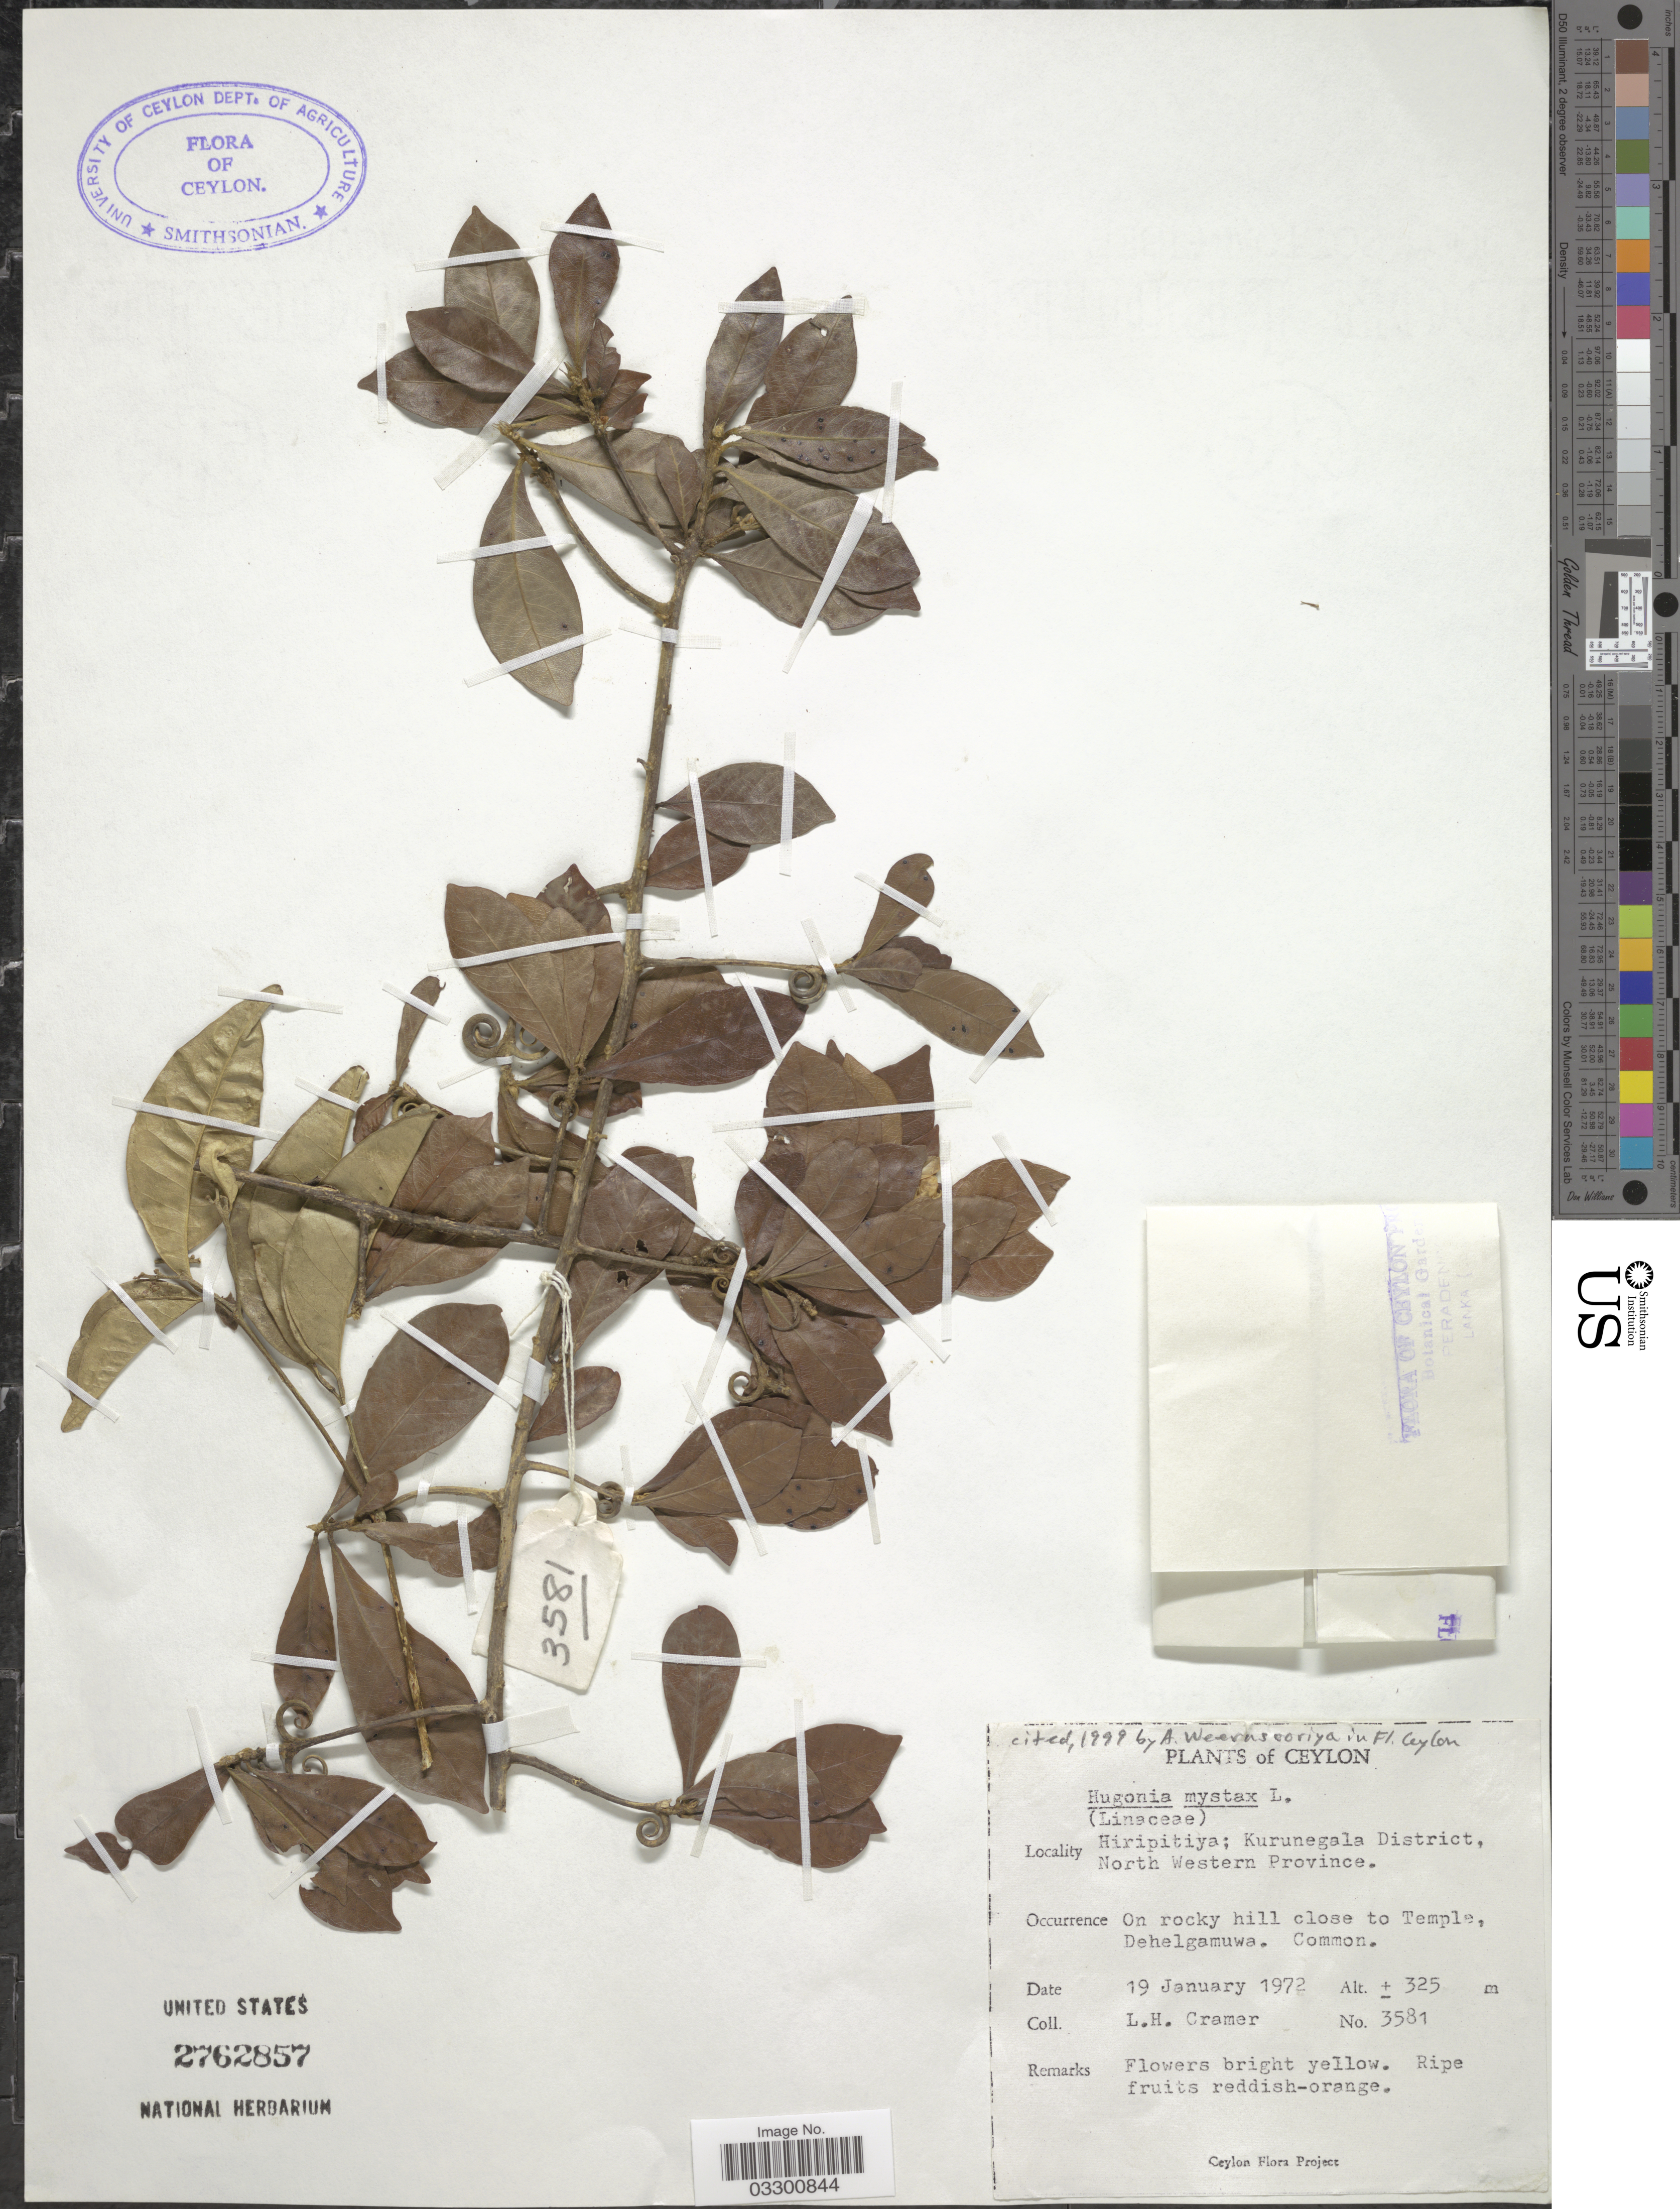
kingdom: Plantae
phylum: Tracheophyta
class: Magnoliopsida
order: Malpighiales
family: Linaceae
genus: Hugonia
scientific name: Hugonia mystax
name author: L.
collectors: L. H. Cramer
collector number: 3581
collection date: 1972-01-19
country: Sri Lanka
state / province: North Western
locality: Ceylon, Hiripitiya; Kurunegala District. On rocky hill close to Temple, Dehelgamuwa.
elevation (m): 325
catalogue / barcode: US 2762857